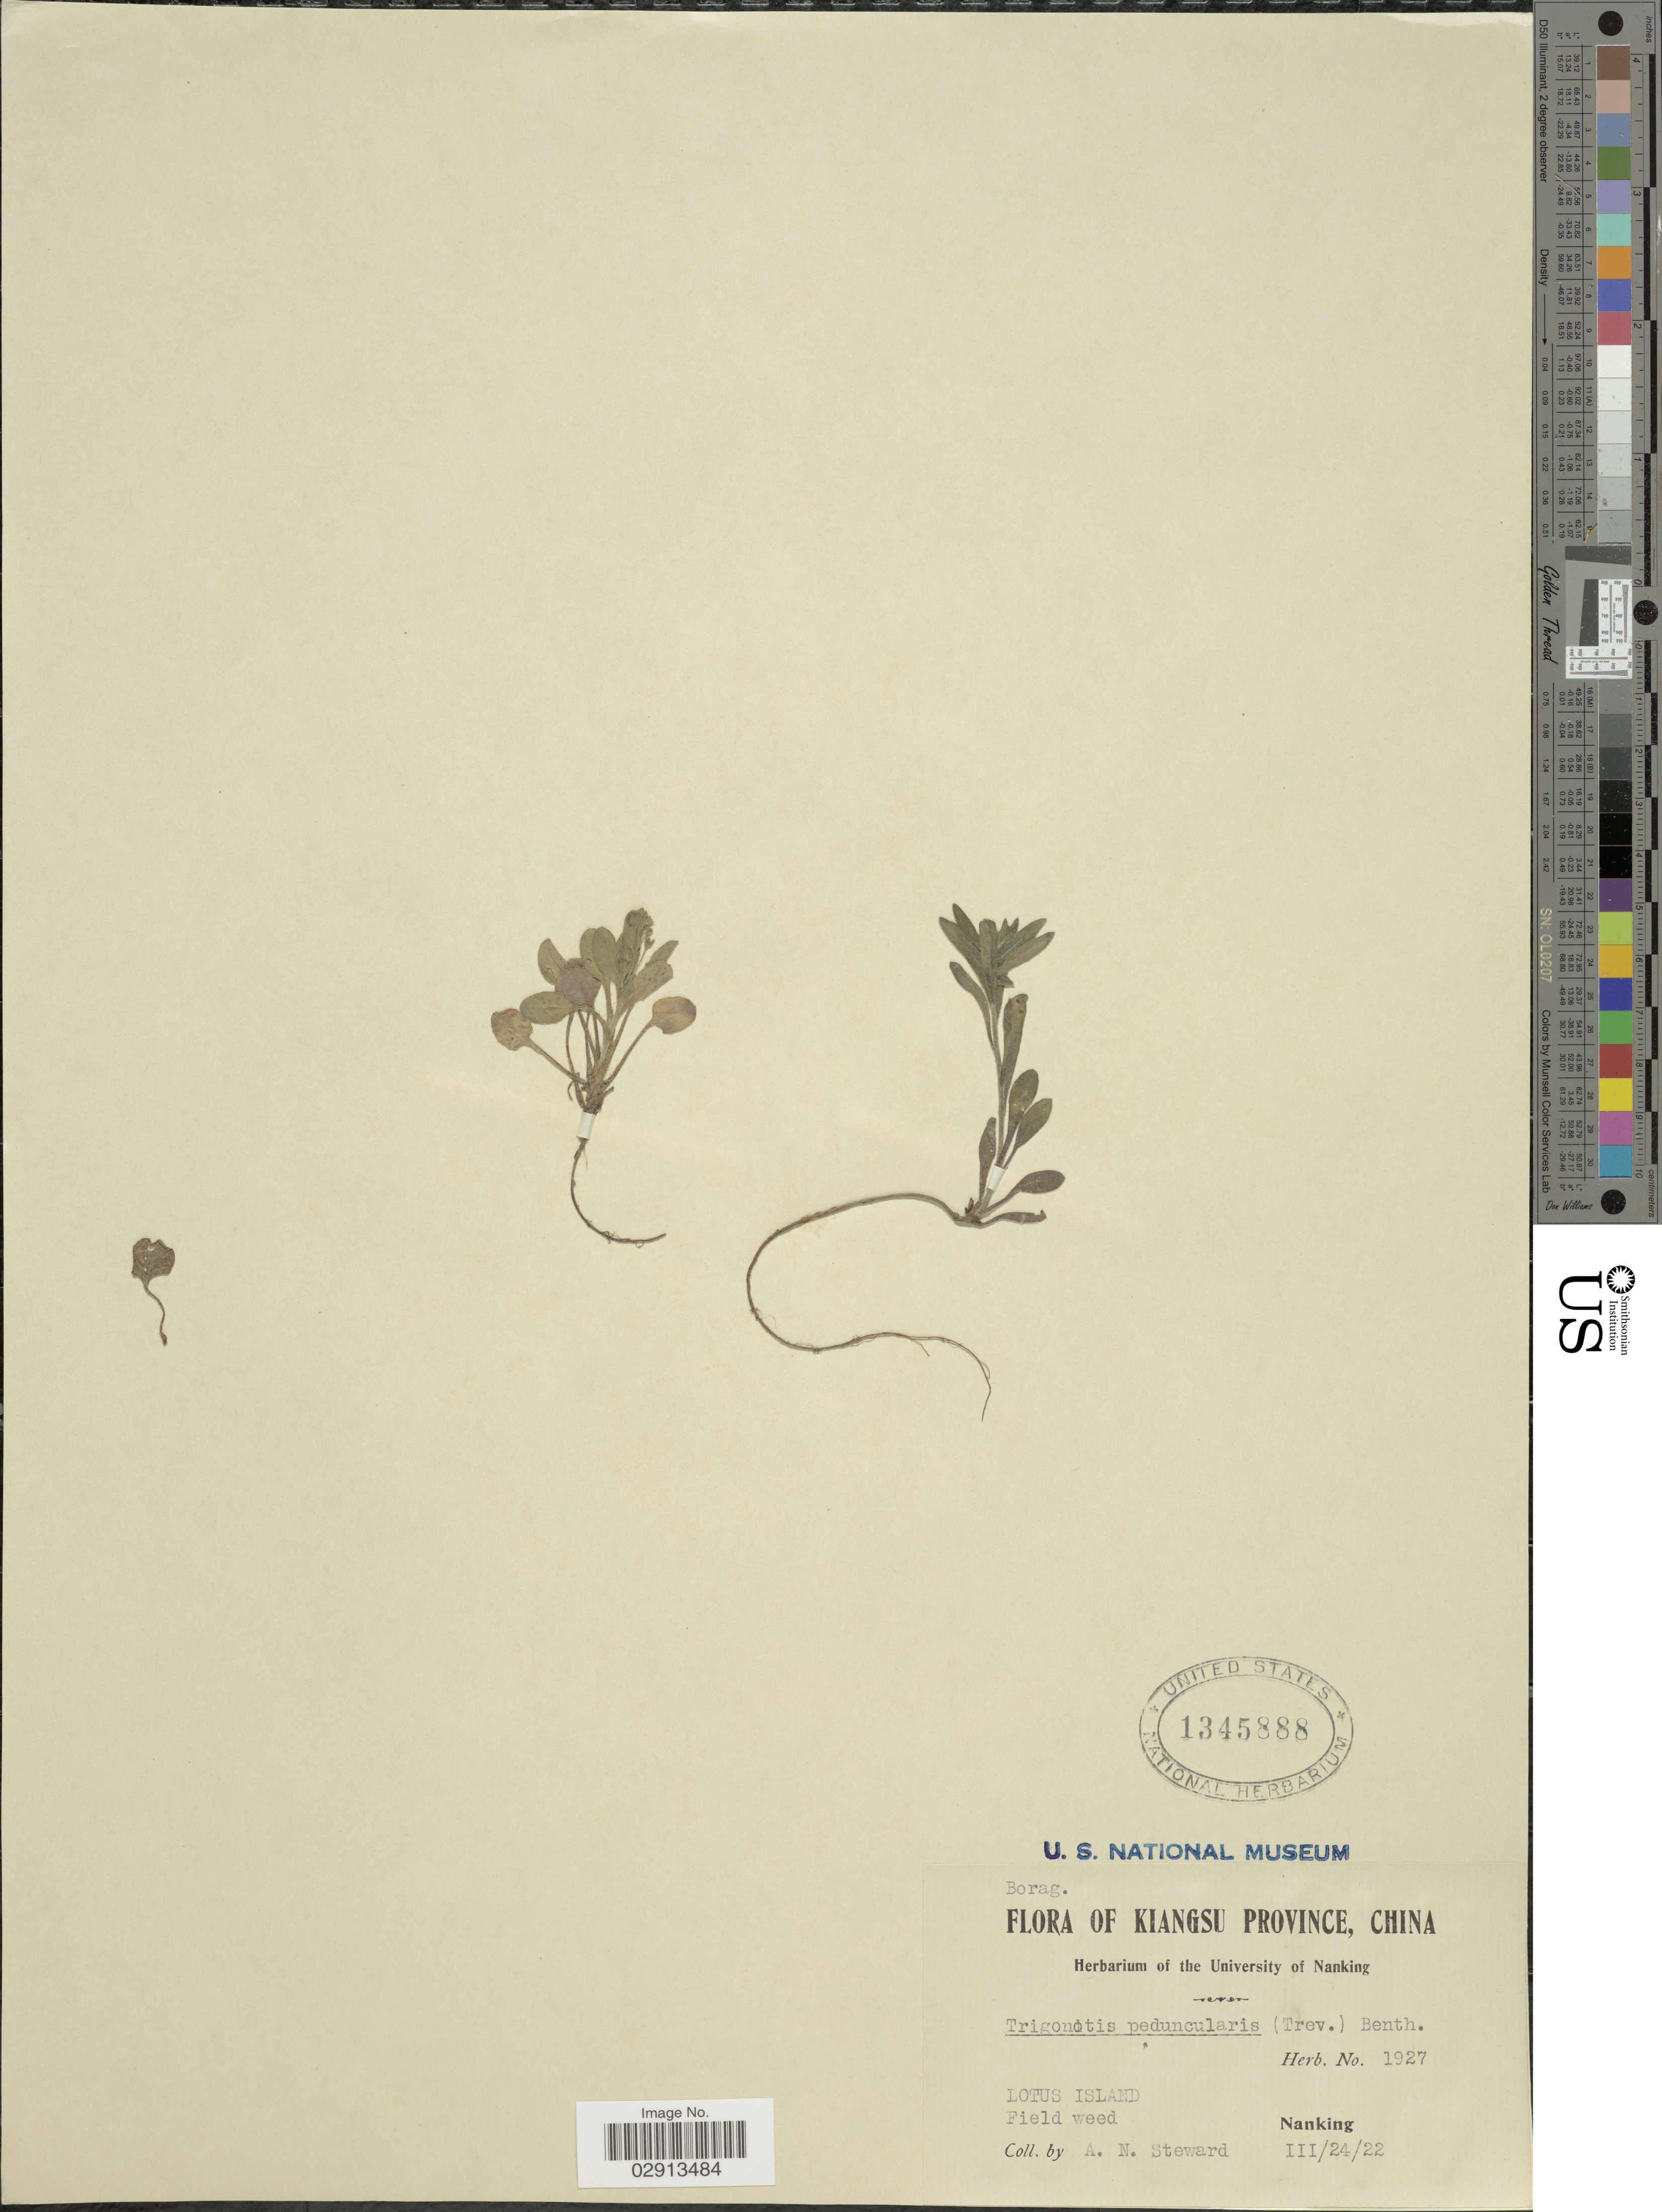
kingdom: Plantae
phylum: Tracheophyta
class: Magnoliopsida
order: Boraginales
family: Boraginaceae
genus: Trigonotis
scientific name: Trigonotis peduncularis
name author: (Trevis.) Benth. ex Baker et al.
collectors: A. N. Steward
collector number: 1927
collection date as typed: Transcribed d/m/y: 24/3/22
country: China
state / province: Jiangsu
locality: Kiangsu Province. Nanking. Lotus Island. Field weed.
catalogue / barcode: US 1345888